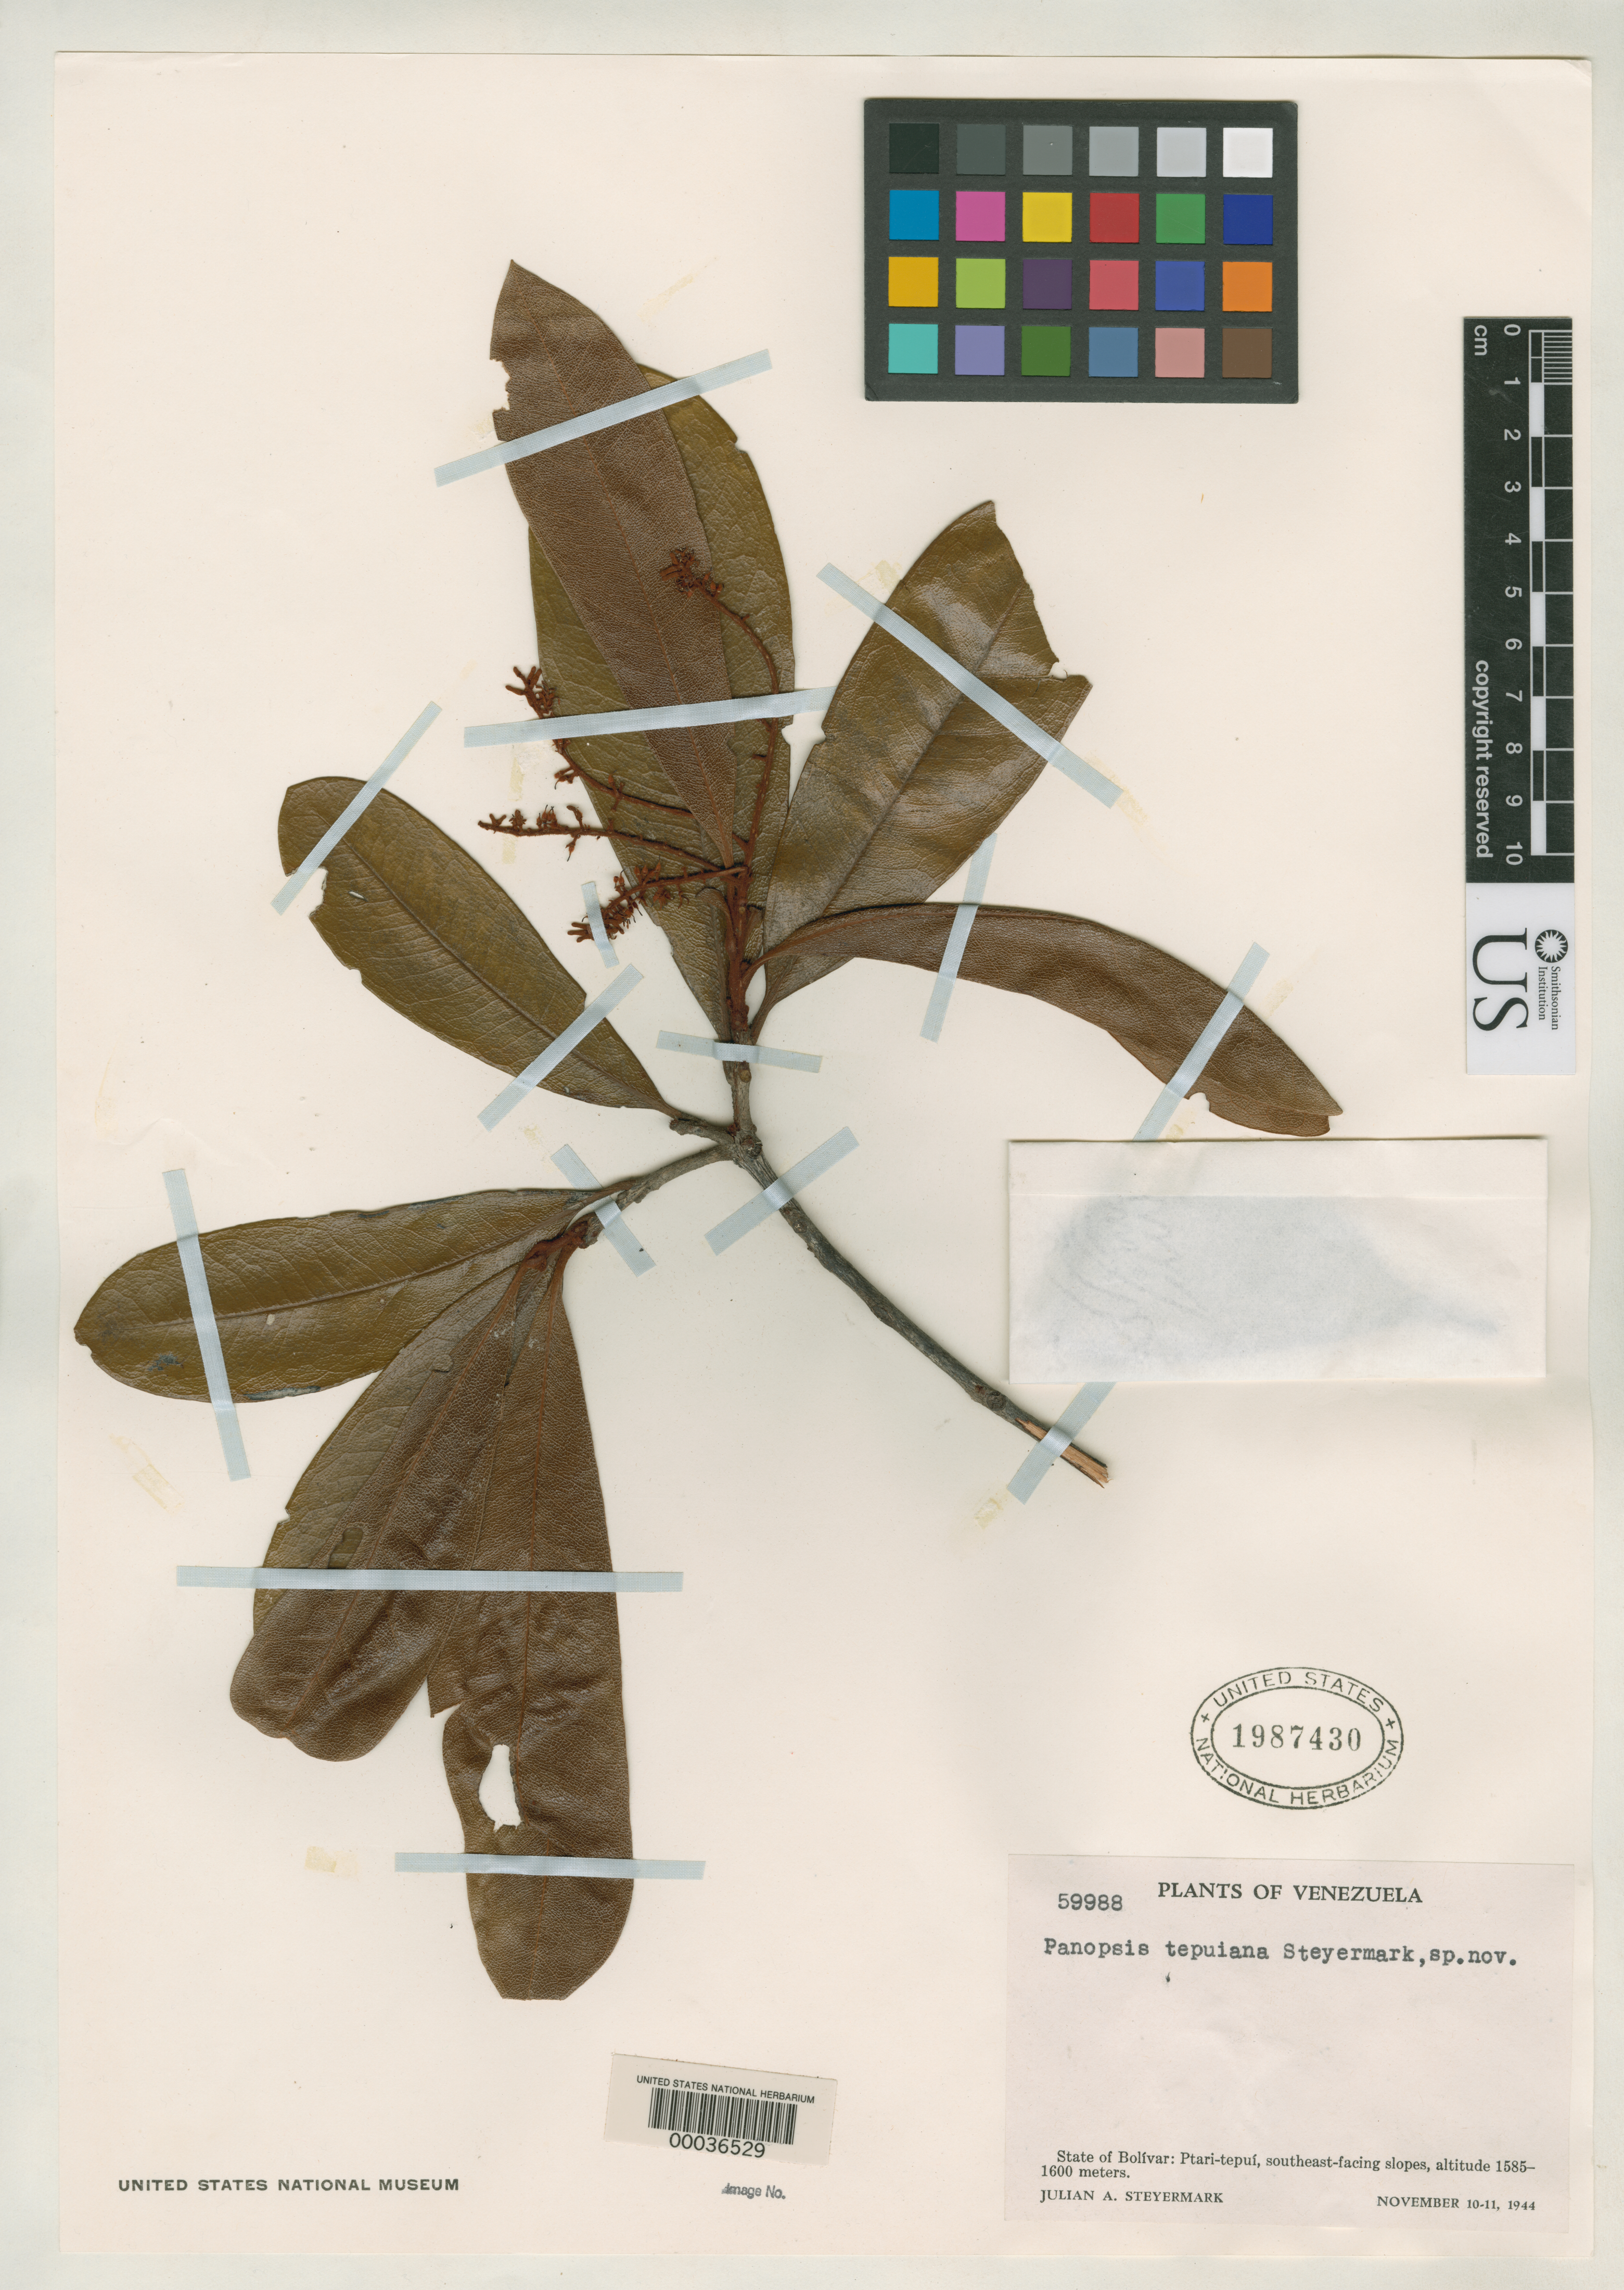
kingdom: Plantae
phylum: Tracheophyta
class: Magnoliopsida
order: Proteales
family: Proteaceae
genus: Panopsis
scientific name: Panopsis tepuiana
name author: Steyerm.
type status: Isotype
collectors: J. Steyermark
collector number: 59988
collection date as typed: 10 Nov 1944 to 11 Nov 1944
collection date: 1944-11-10/1944-11-11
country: Venezuela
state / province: Bolivar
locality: Ptari-tepui.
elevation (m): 1585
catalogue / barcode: US 1987430